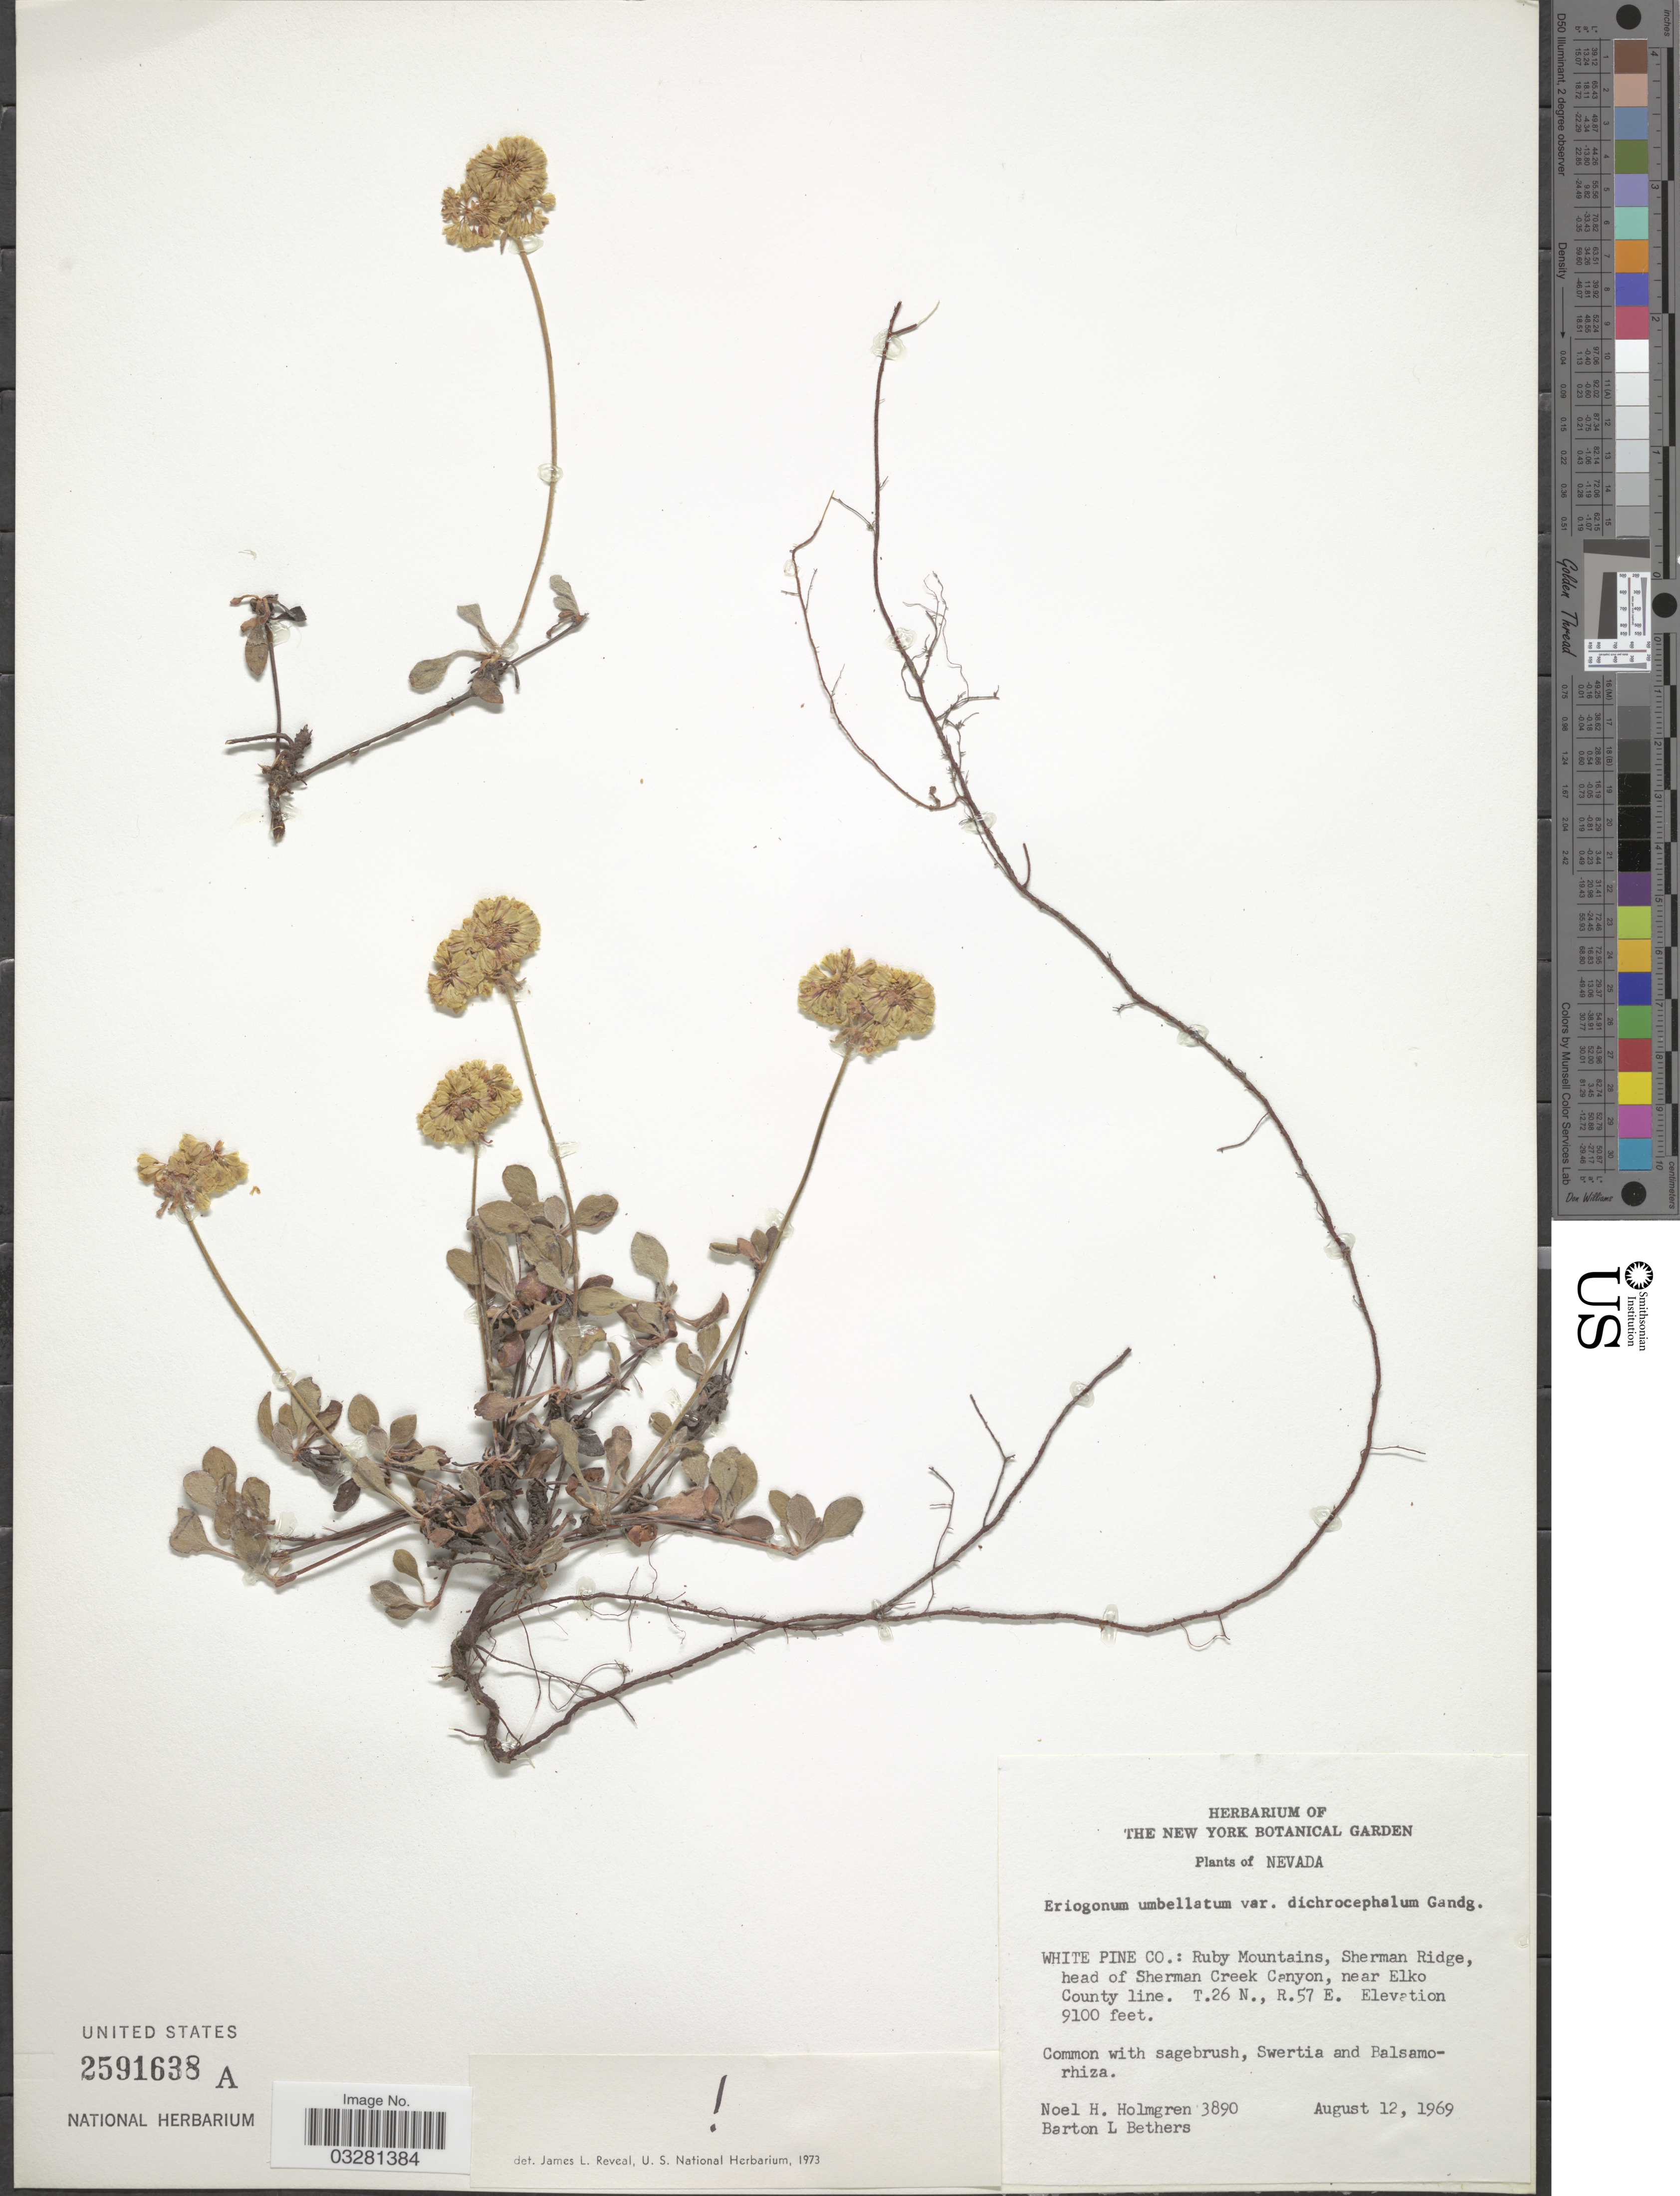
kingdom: Plantae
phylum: Tracheophyta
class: Magnoliopsida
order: Caryophyllales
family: Polygonaceae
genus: Eriogonum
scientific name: Eriogonum umbellatum var. umbellatum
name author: Torr.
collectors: N. H. Holmgren & B. Bethers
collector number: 3890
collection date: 1969-08-12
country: United States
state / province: Nevada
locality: White Pine Co.: Ruby Mountains, Sherman Ridge, head of Sherman Creek Canyon, near Elko County line. T.26N., R.57E.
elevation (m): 2774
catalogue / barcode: US 2591638A